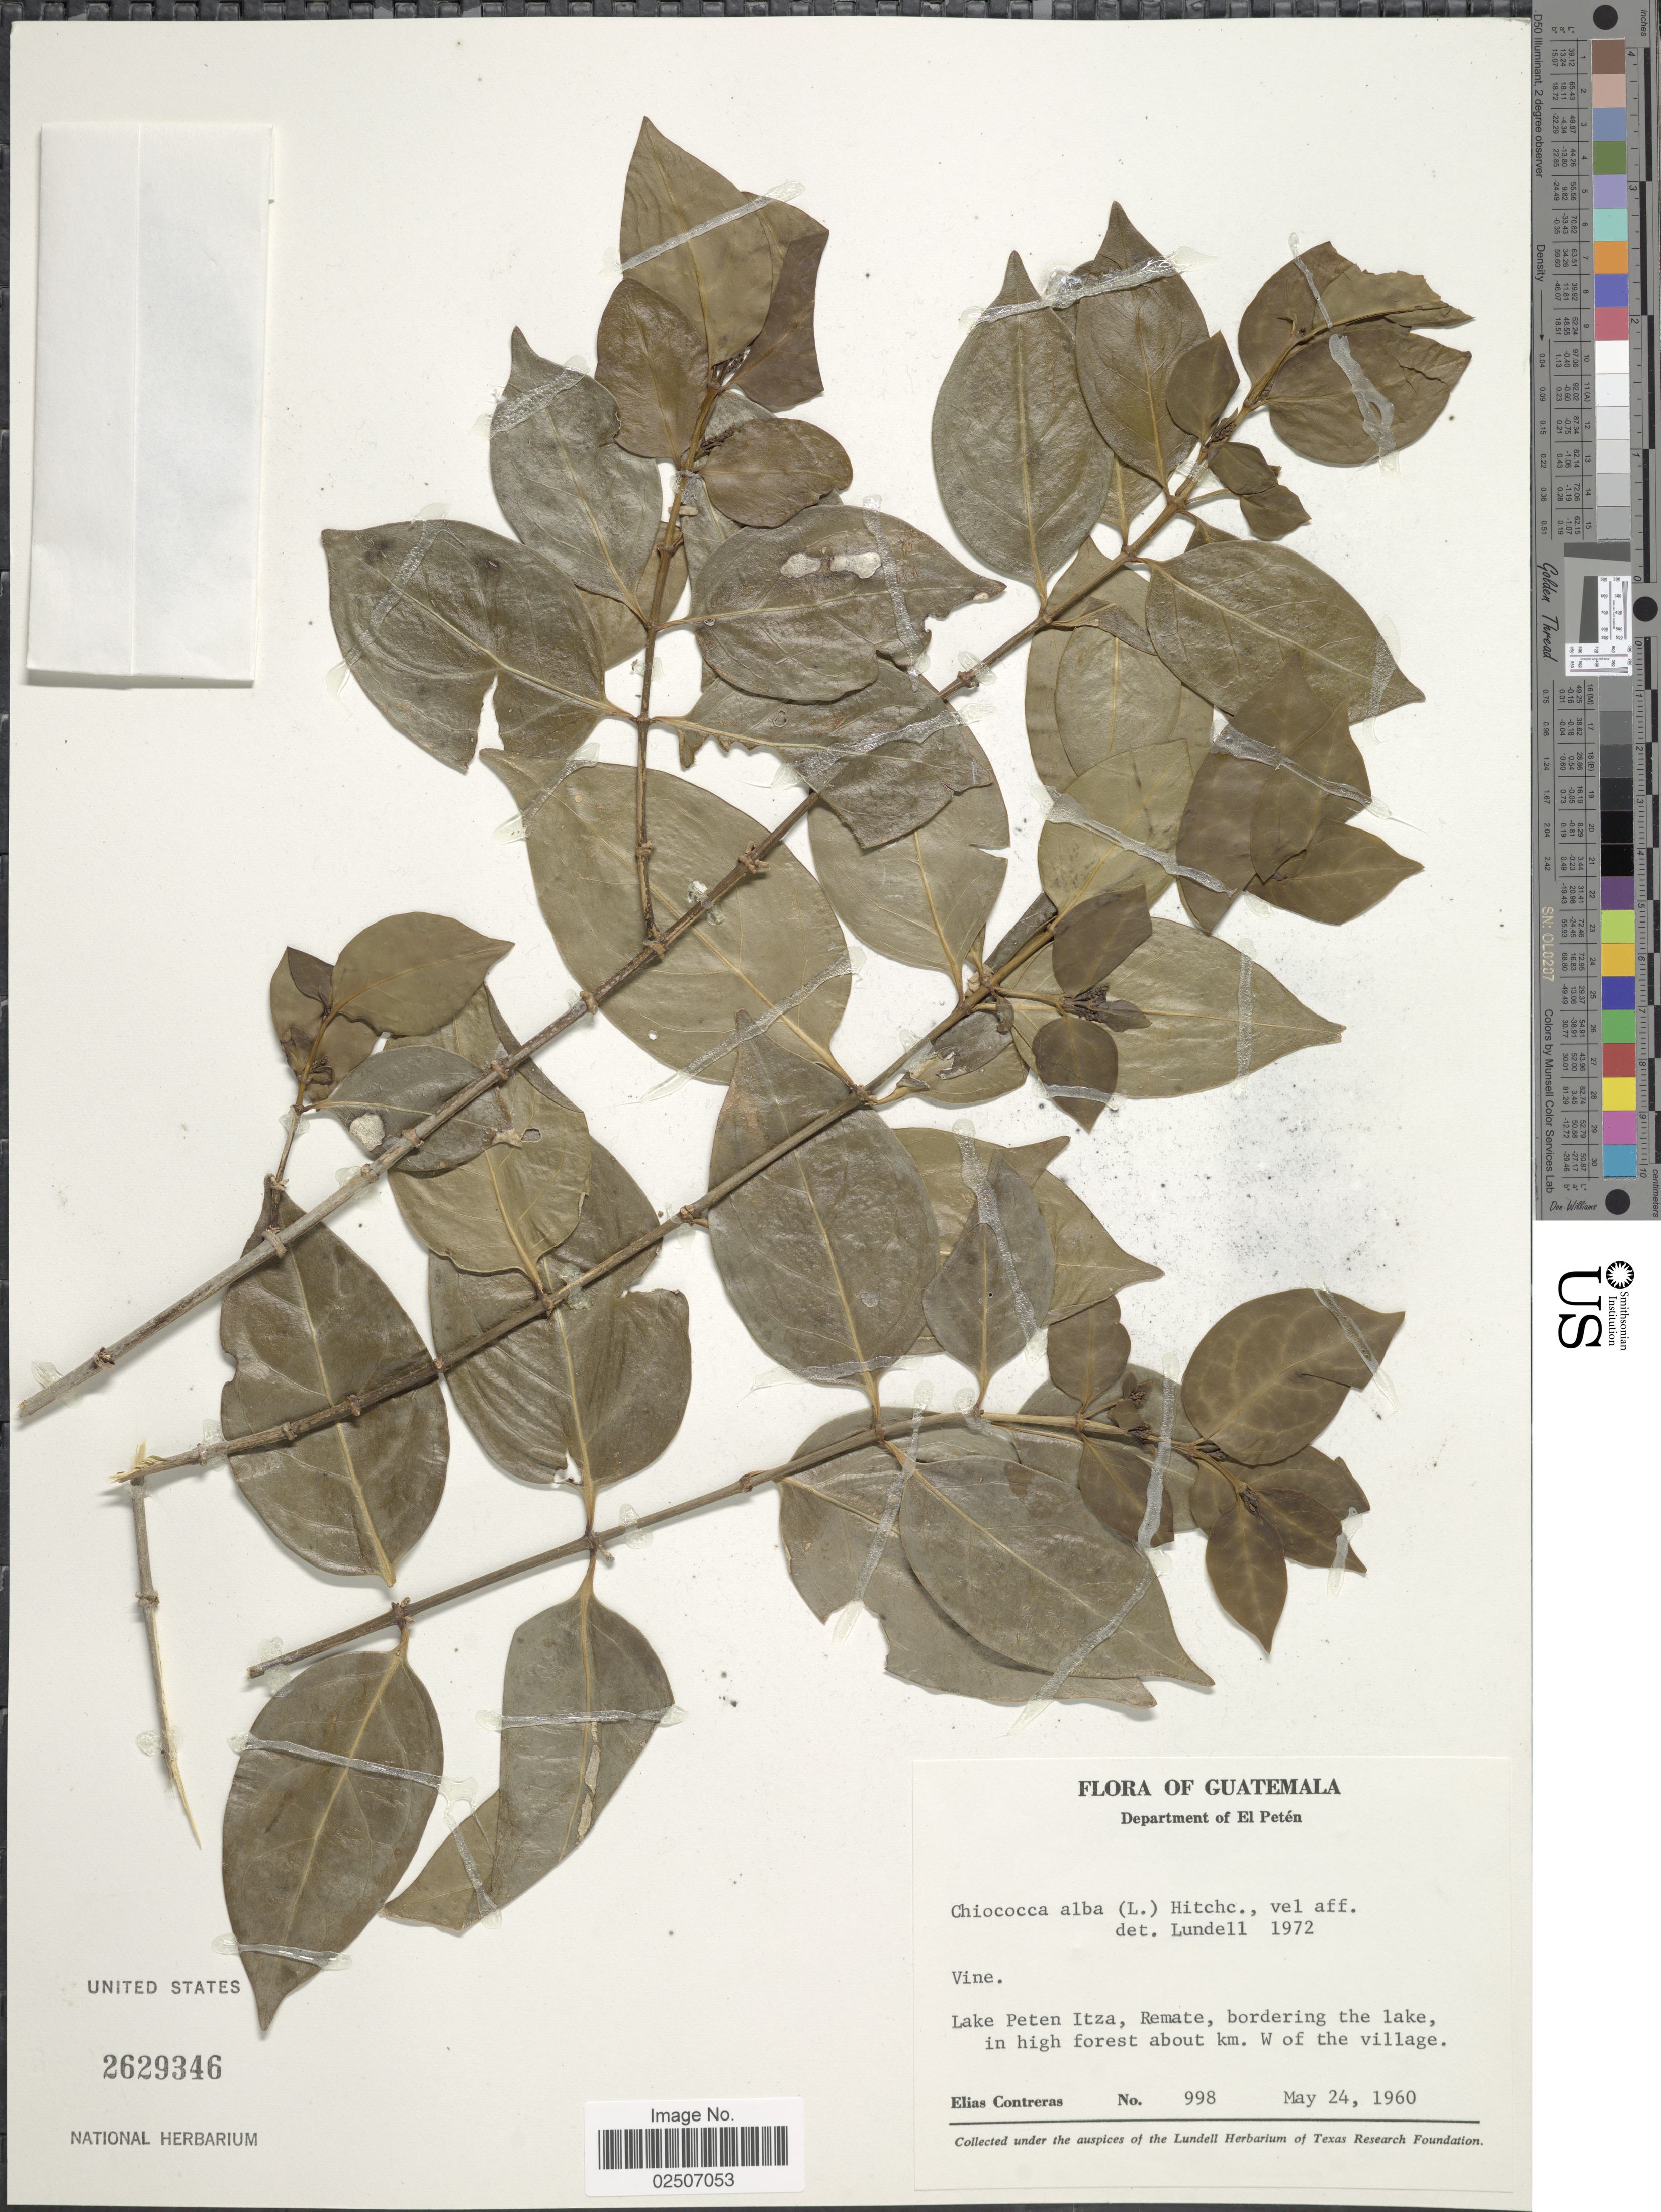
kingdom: Plantae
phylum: Tracheophyta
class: Magnoliopsida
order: Gentianales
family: Rubiaceae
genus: Chiococca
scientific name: Chiococca alba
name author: (L.) Hitchc.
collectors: E. Contreras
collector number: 998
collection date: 1960-05-24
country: Guatemala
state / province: El Petén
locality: Department of El Peten. Lake Peten Itza, Remate, bordering the lake, in high forest about km. W of the village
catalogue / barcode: US 2629346